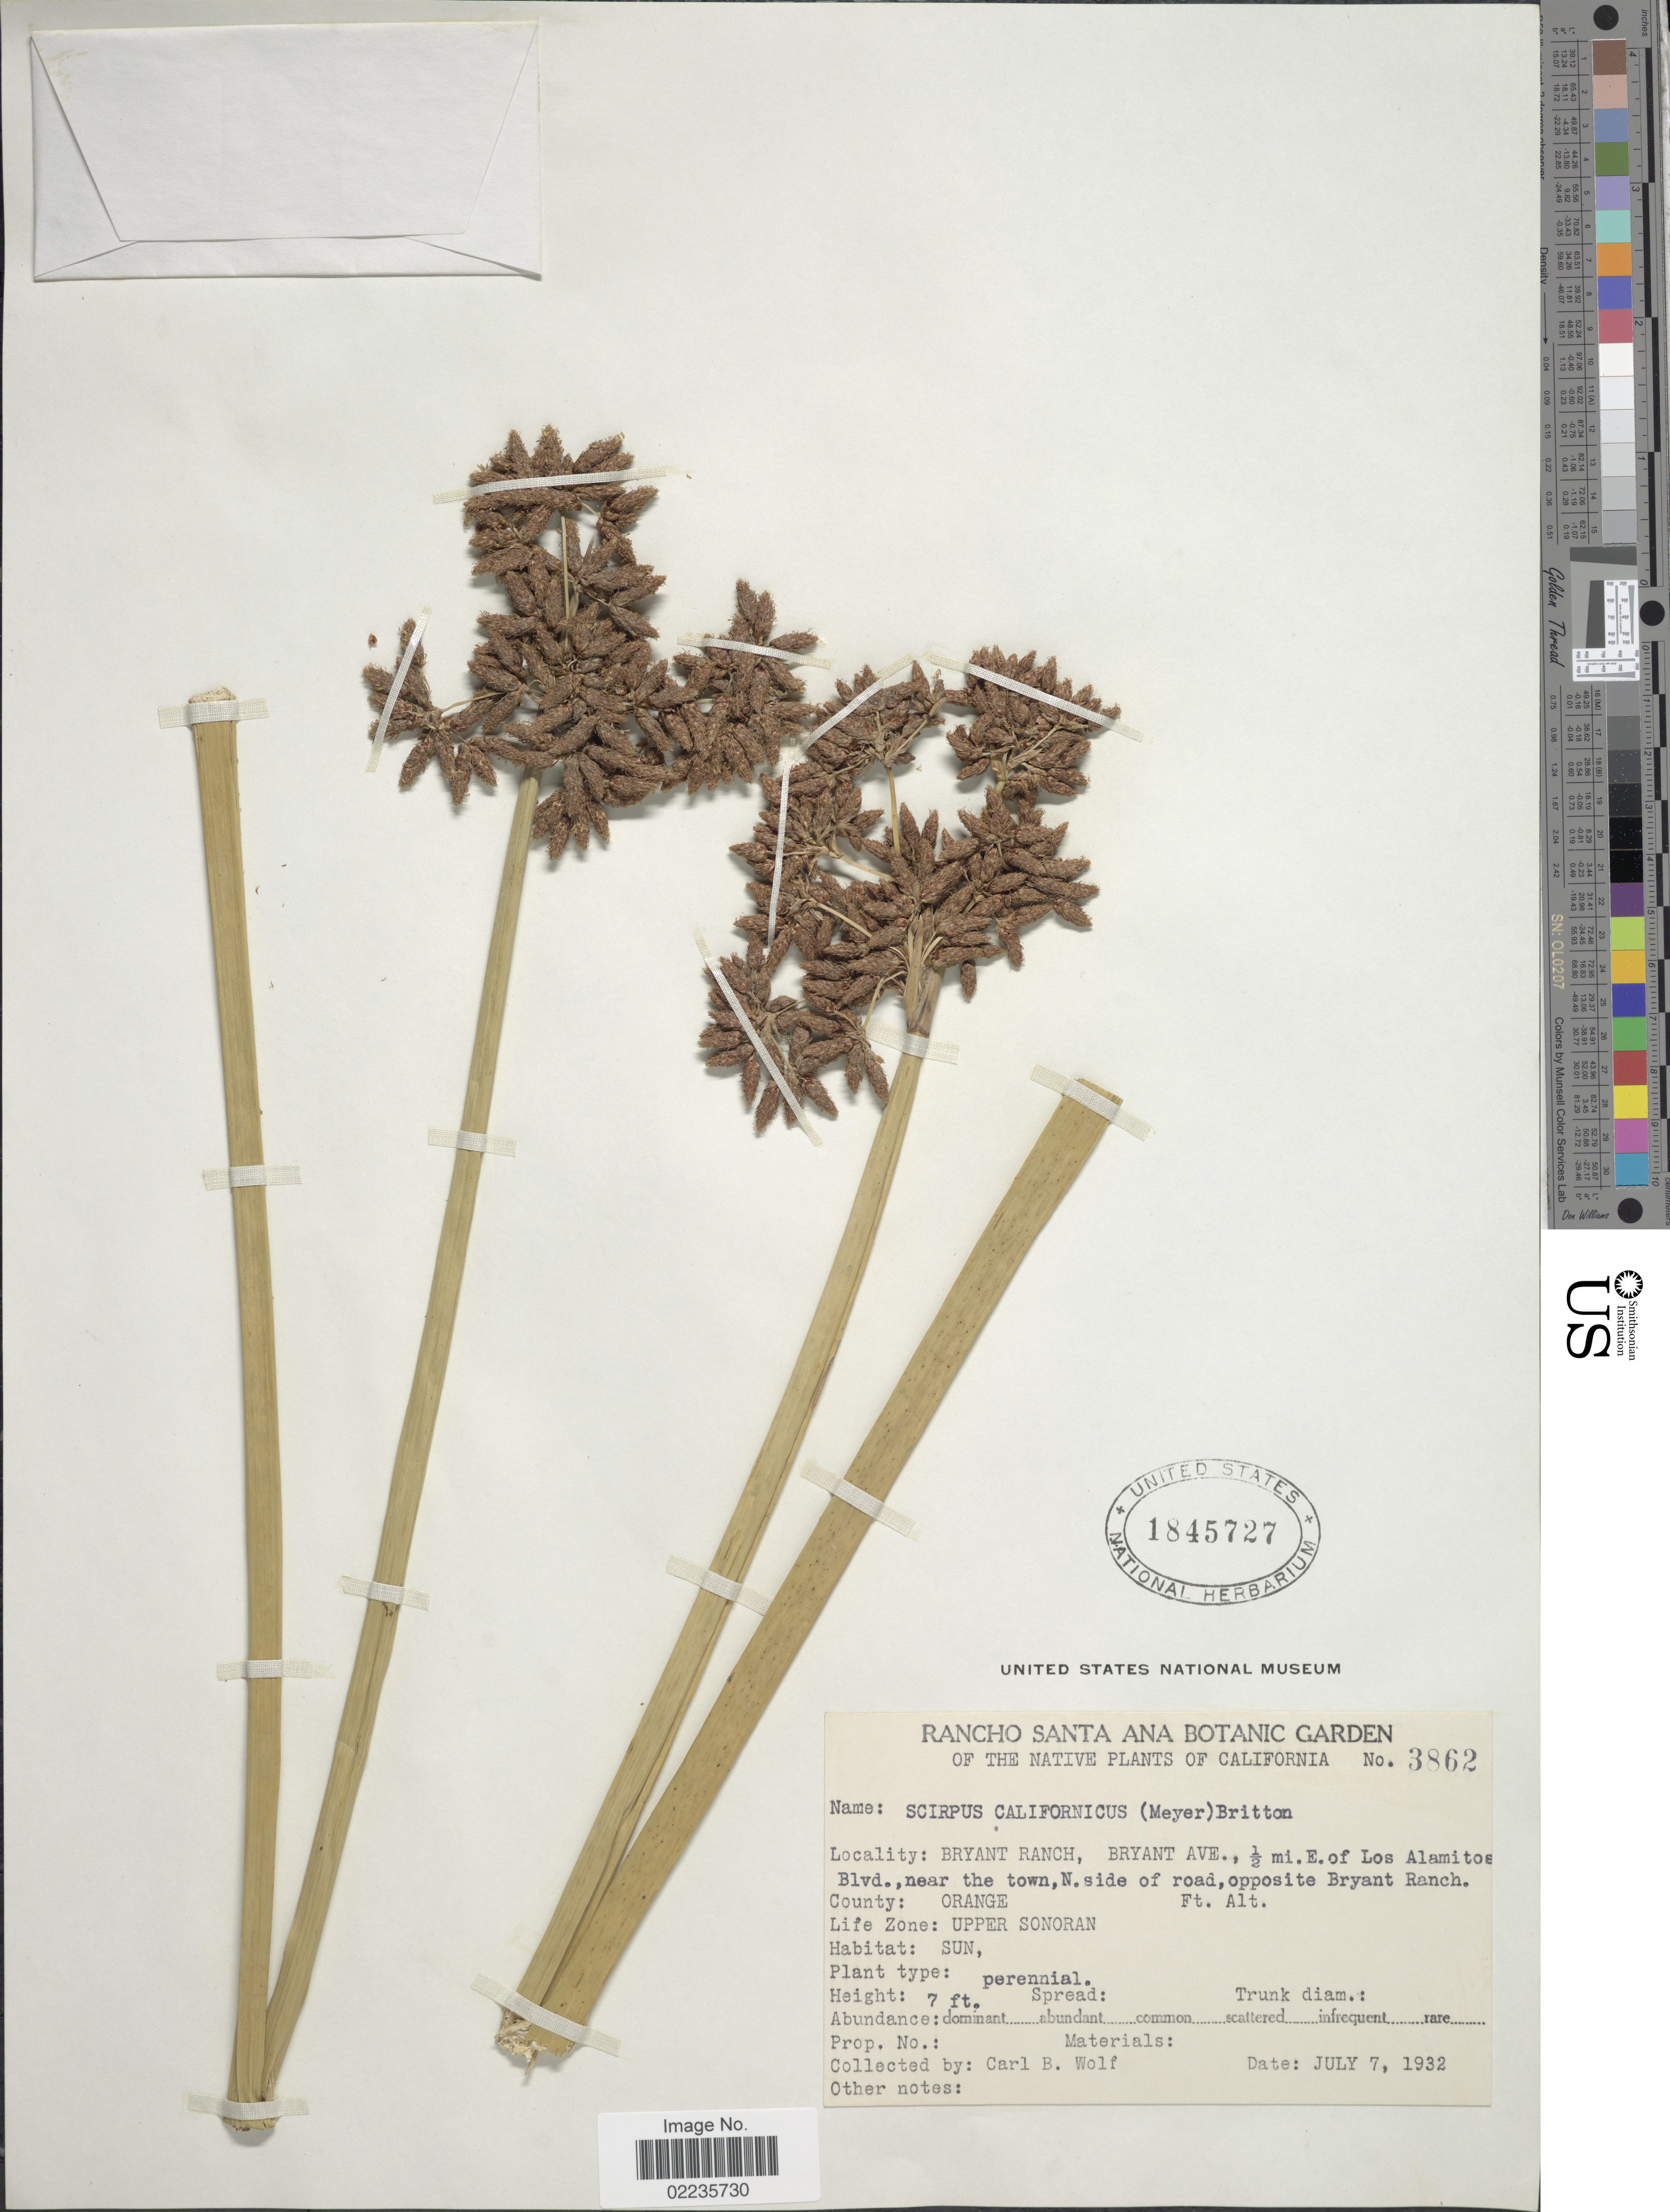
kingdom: Plantae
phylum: Tracheophyta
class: Liliopsida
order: Poales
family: Cyperaceae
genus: Schoenoplectus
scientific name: Schoenoplectus californicus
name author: (C.A. Mey.) Soják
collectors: C. B. Wolf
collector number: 3862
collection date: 1932-07-07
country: United States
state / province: California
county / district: Orange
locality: Bryant Ranch, Bryant Ave, ½ mi. E. of Los Alamitos Blvd., near the town, N. side of road, opposite Bryant Ranch. County: Orange. Life Zone Upper Sonoran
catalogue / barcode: US 1845727